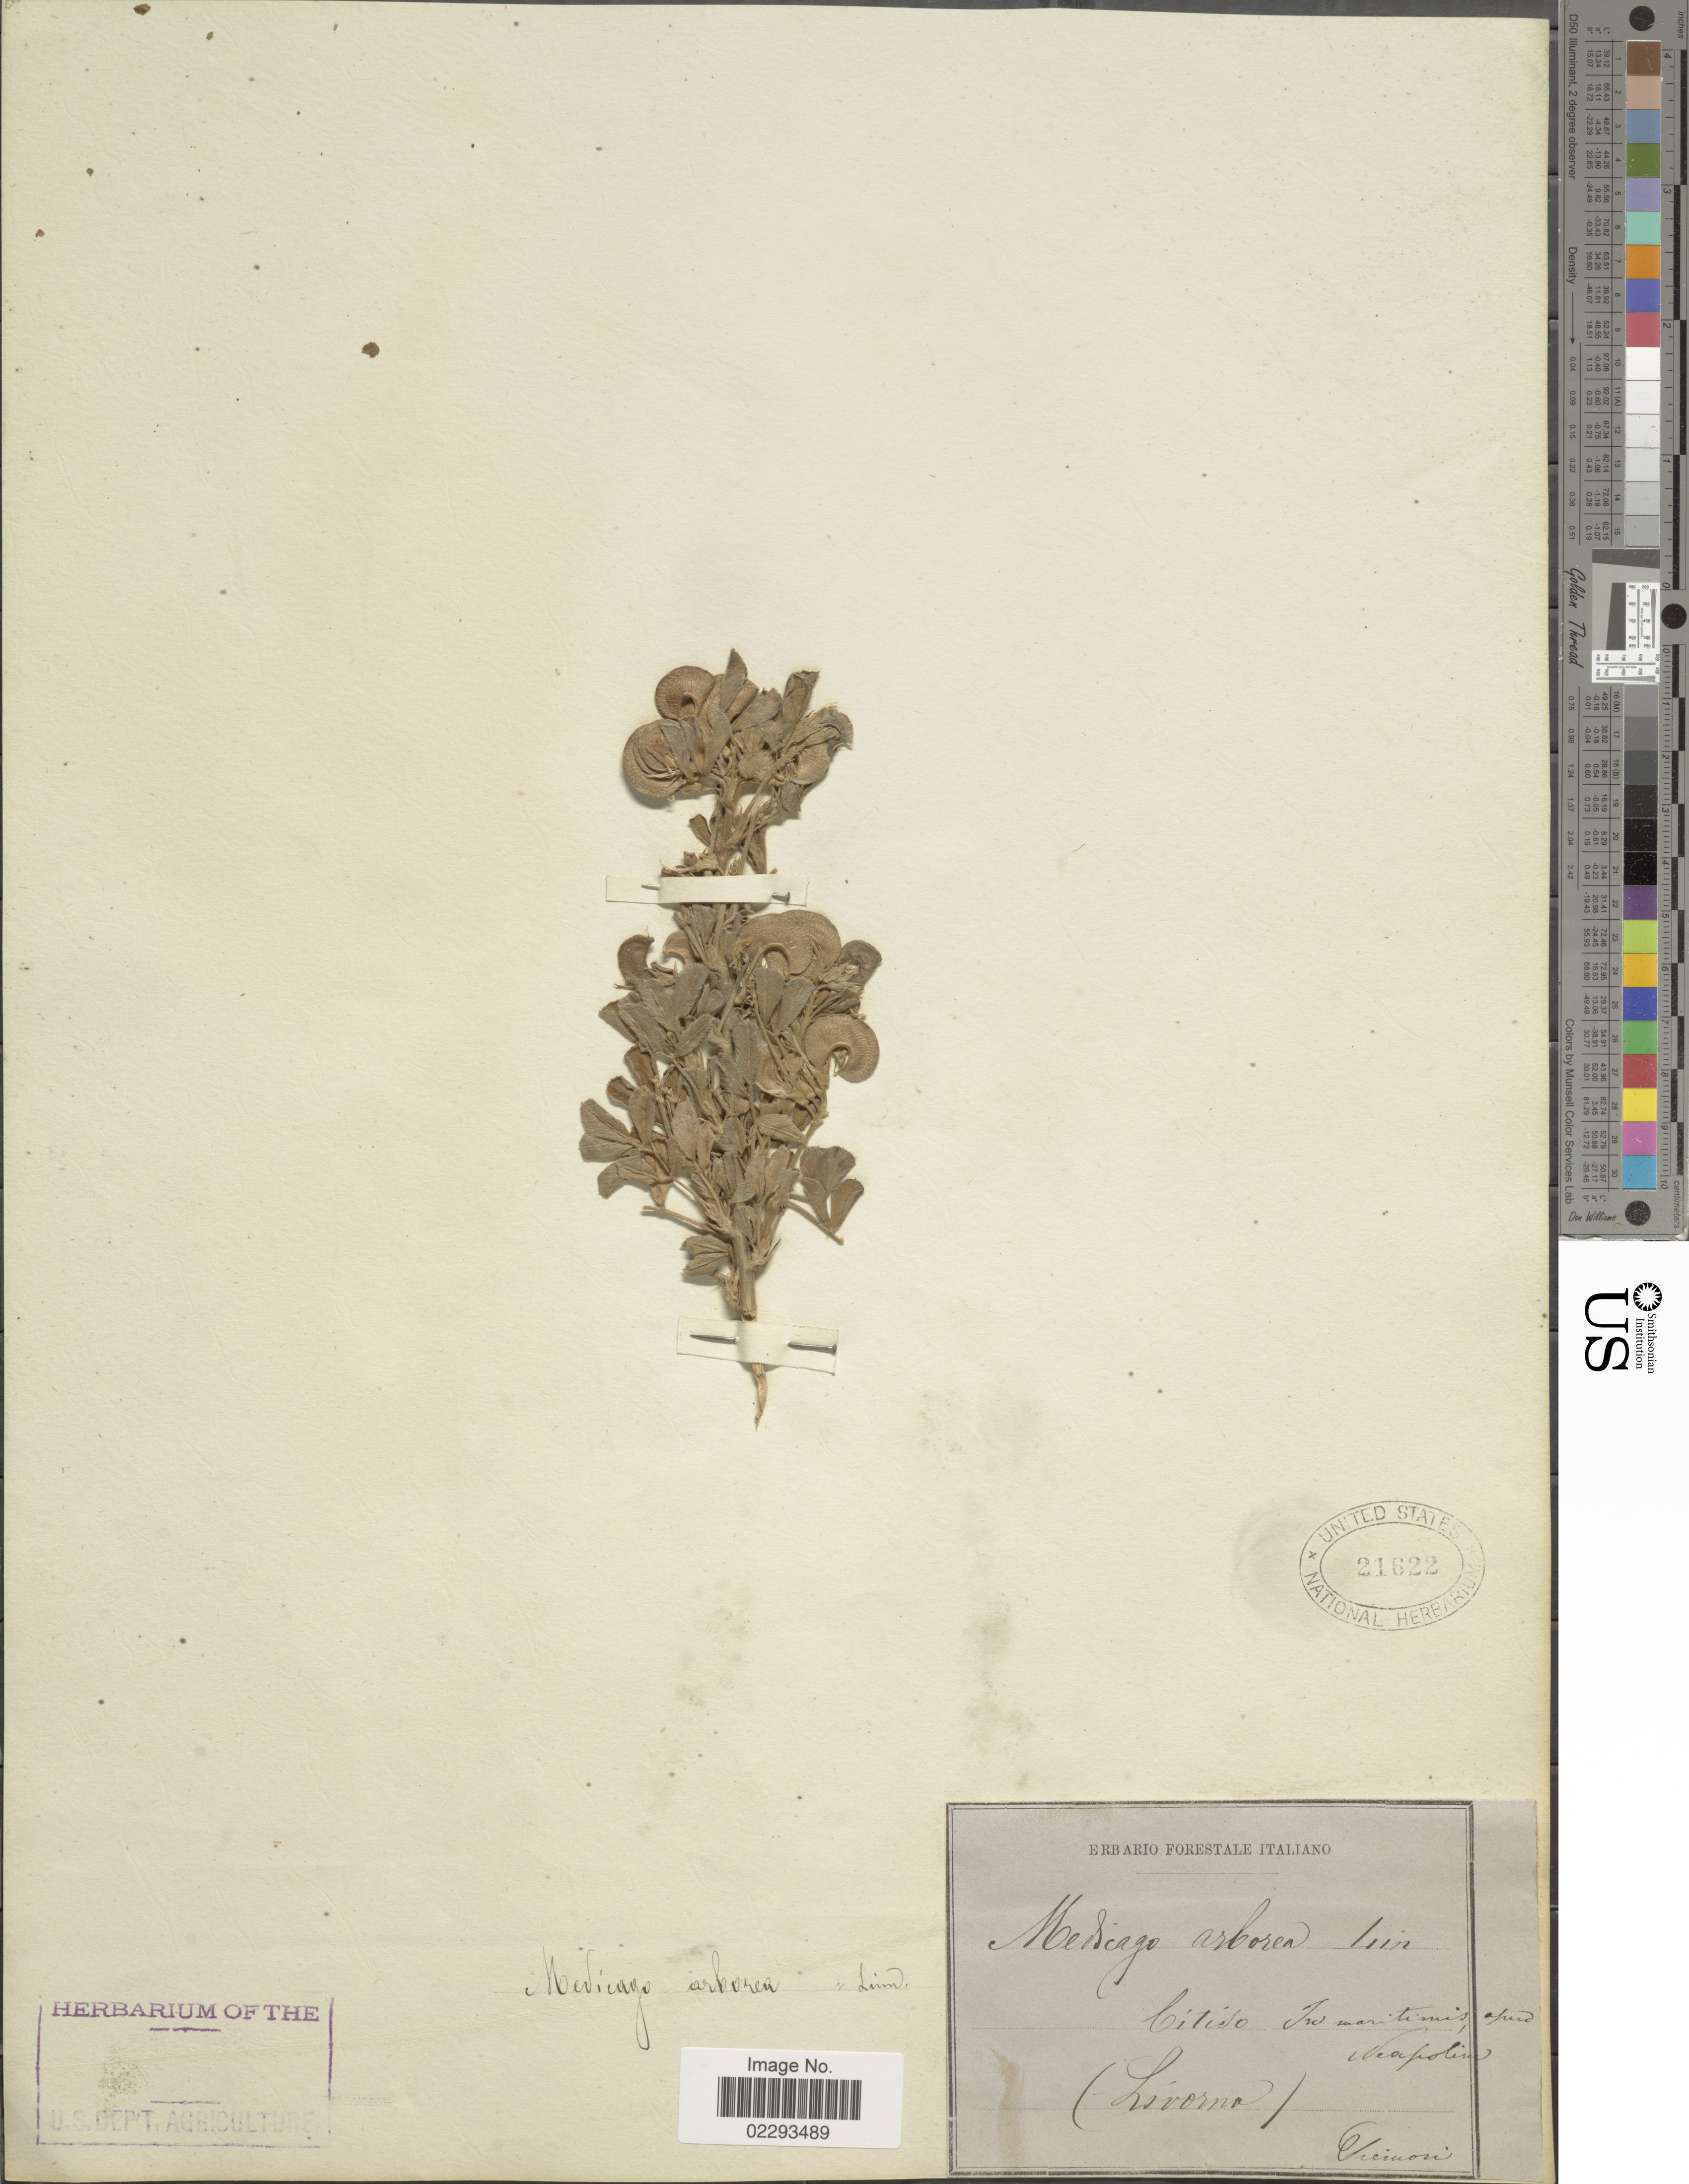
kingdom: Plantae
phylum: Tracheophyta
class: Magnoliopsida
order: Fabales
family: Fabaceae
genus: Medicago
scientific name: Medicago arborea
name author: L.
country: Italy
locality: Citiso, in maritnis apud Cleapoline (Livorno) [interpreted]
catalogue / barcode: US 21622